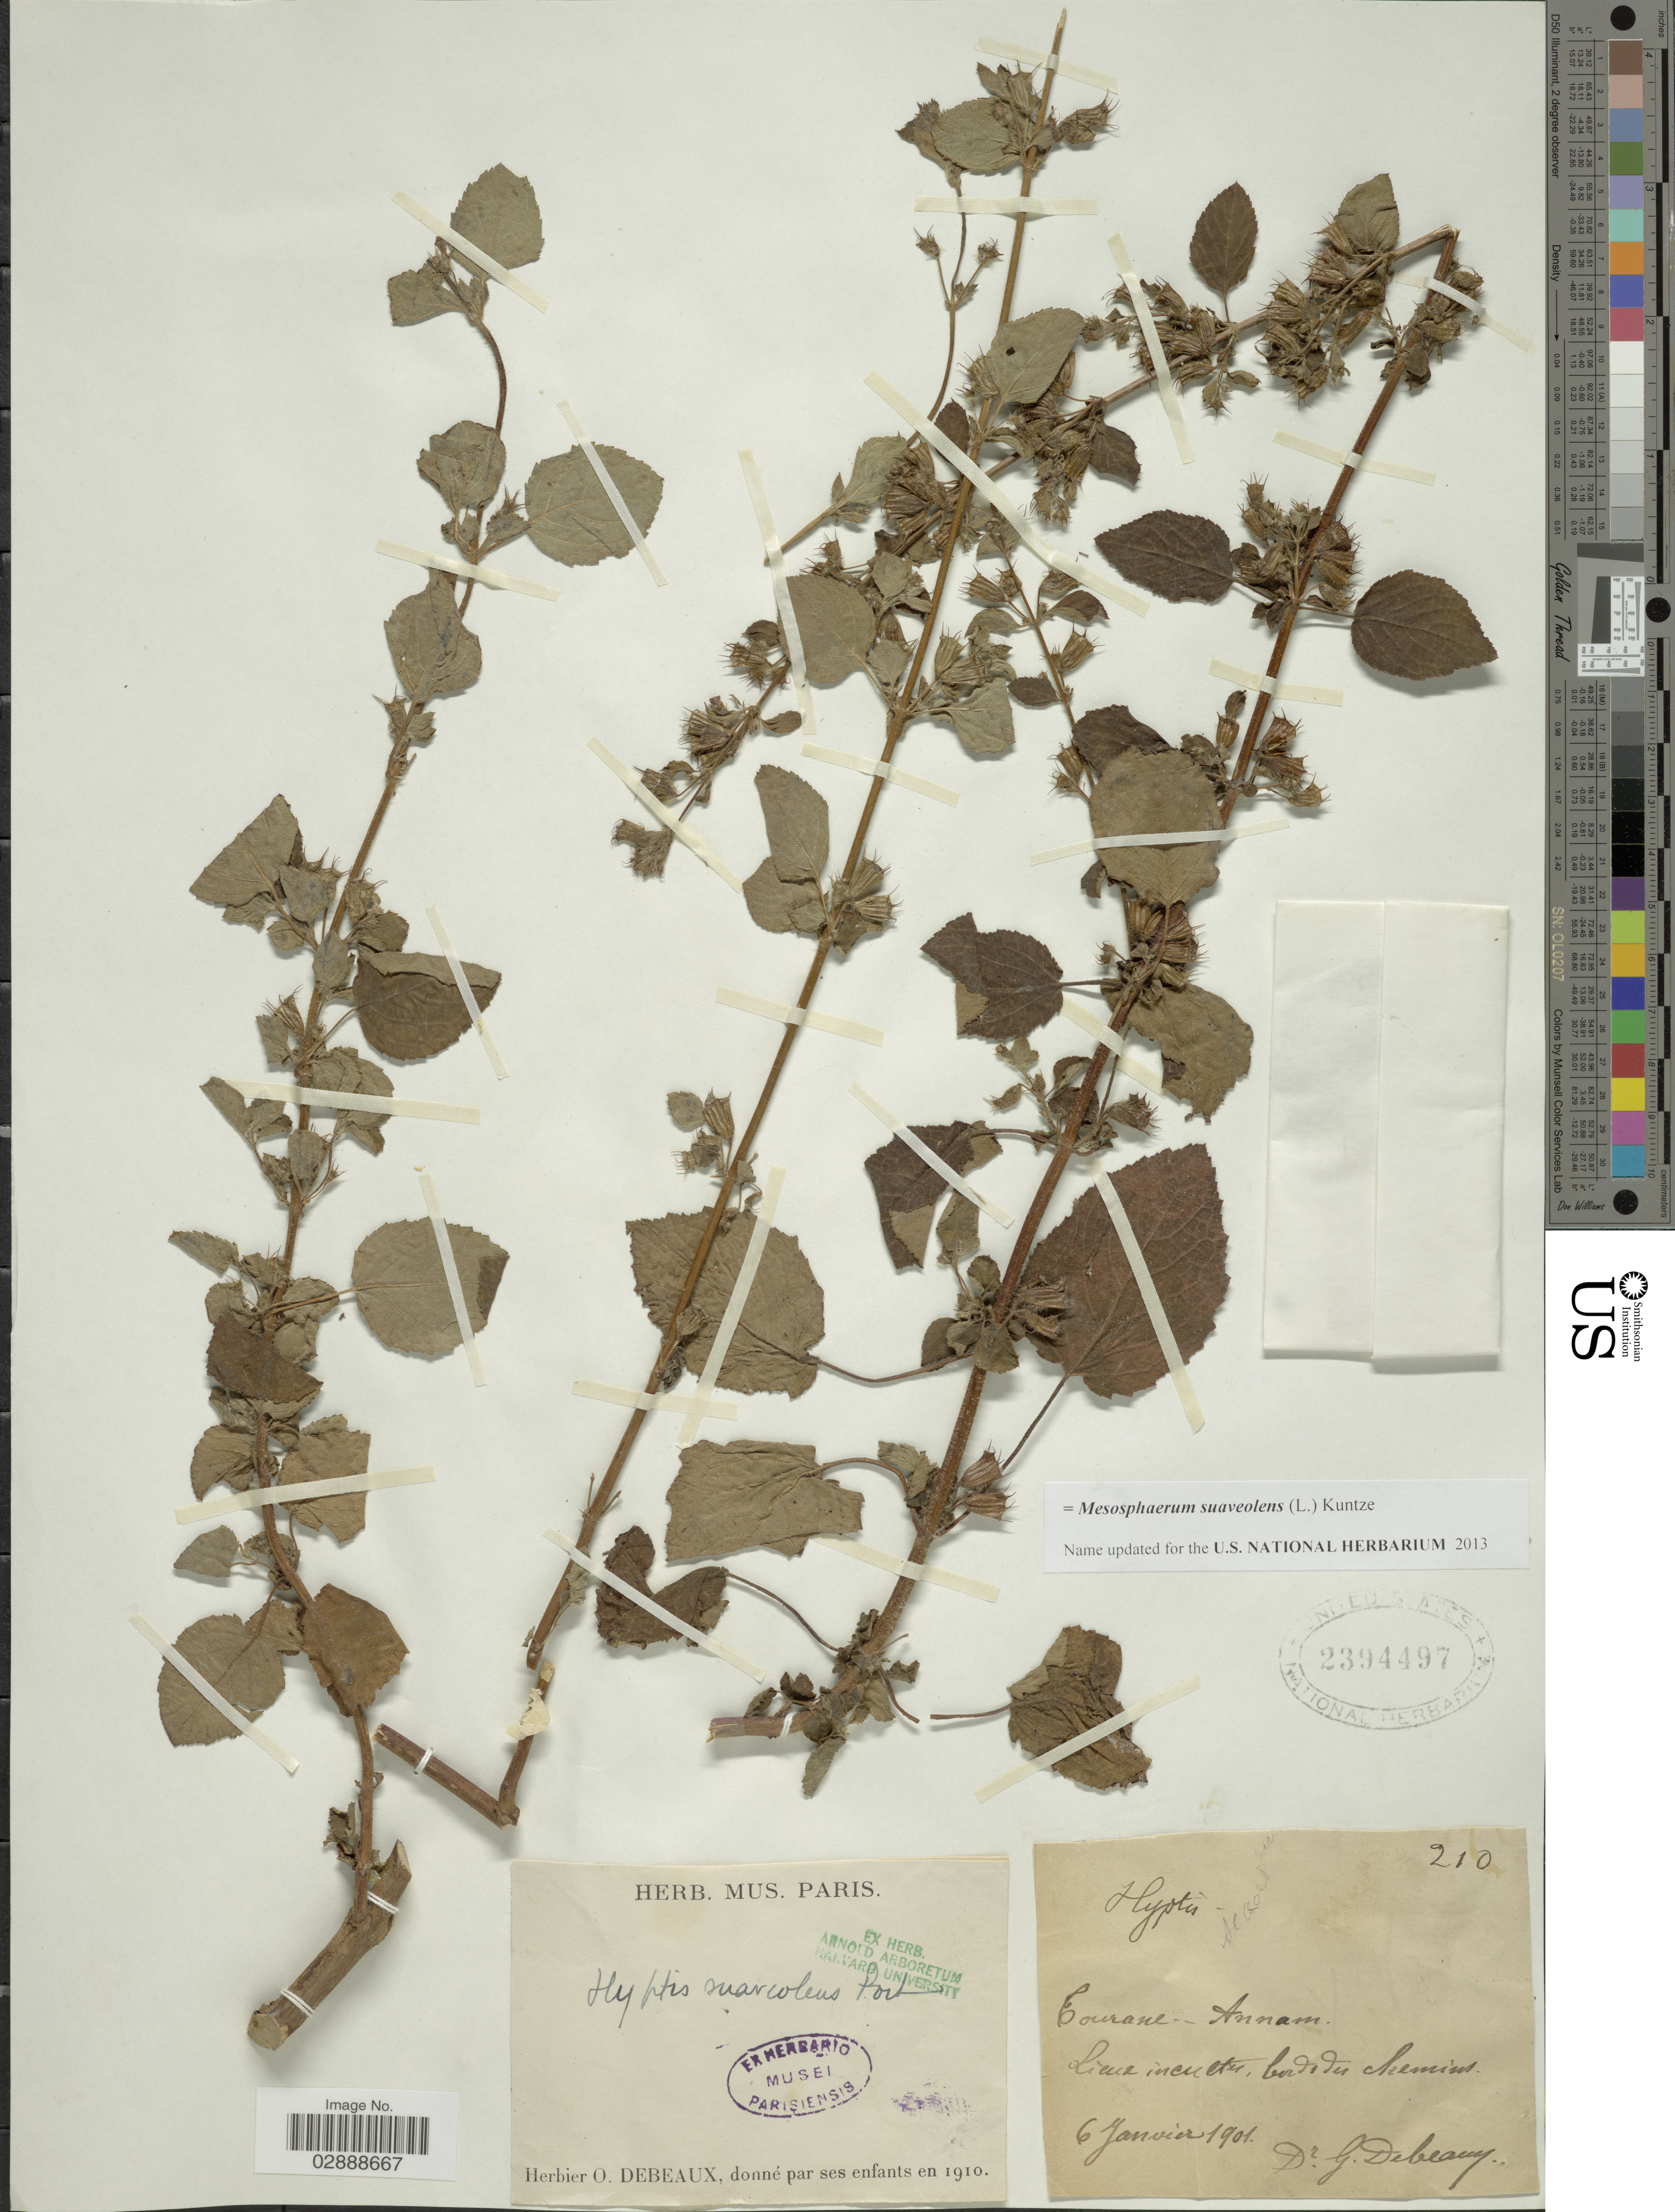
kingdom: Plantae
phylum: Tracheophyta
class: Magnoliopsida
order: Lamiales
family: Lamiaceae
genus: Mesosphaerum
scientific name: Mesosphaerum suaveolens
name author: (L.) Kuntze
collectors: G. Debeaux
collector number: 210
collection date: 1901-01-06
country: Vietnam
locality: Tourane - Annam.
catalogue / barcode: US 2394497